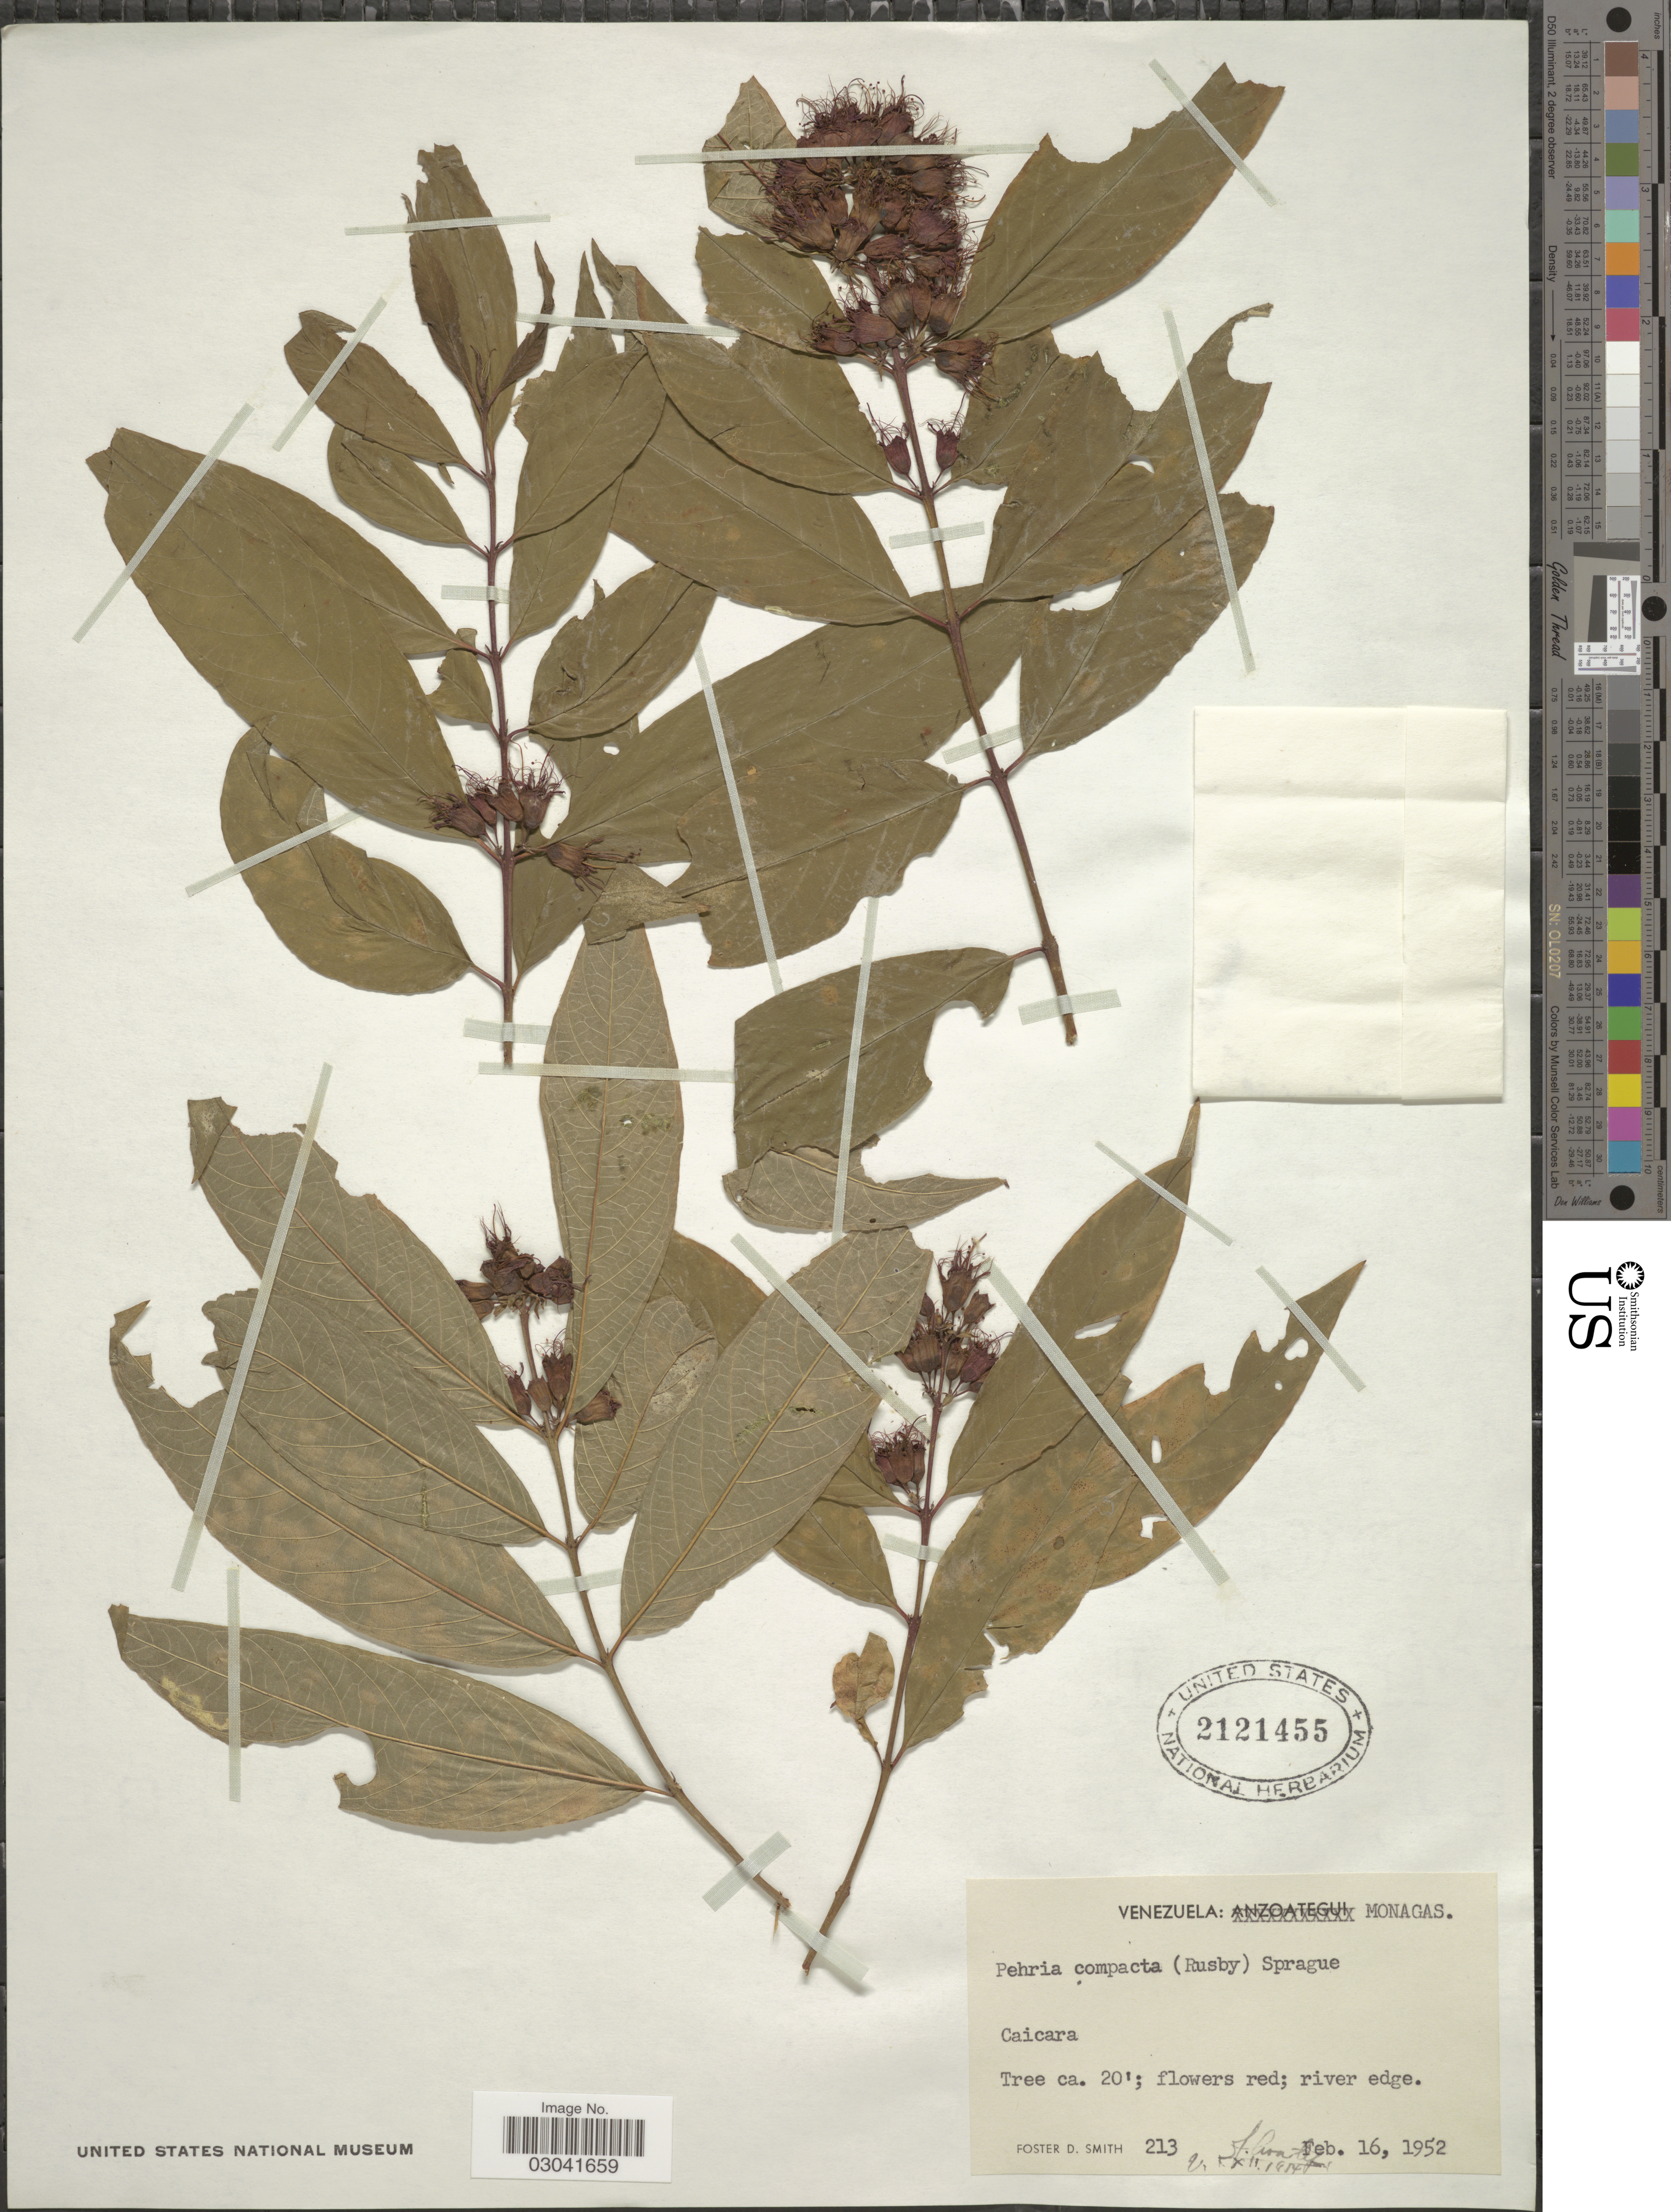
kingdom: Plantae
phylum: Tracheophyta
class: Magnoliopsida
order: Myrtales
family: Lythraceae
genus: Pehria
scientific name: Pehria compacta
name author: Sprague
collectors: F. Smith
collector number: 213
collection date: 1952-02-16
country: Venezuela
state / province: Monagas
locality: Caicara.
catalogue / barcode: US 2121455